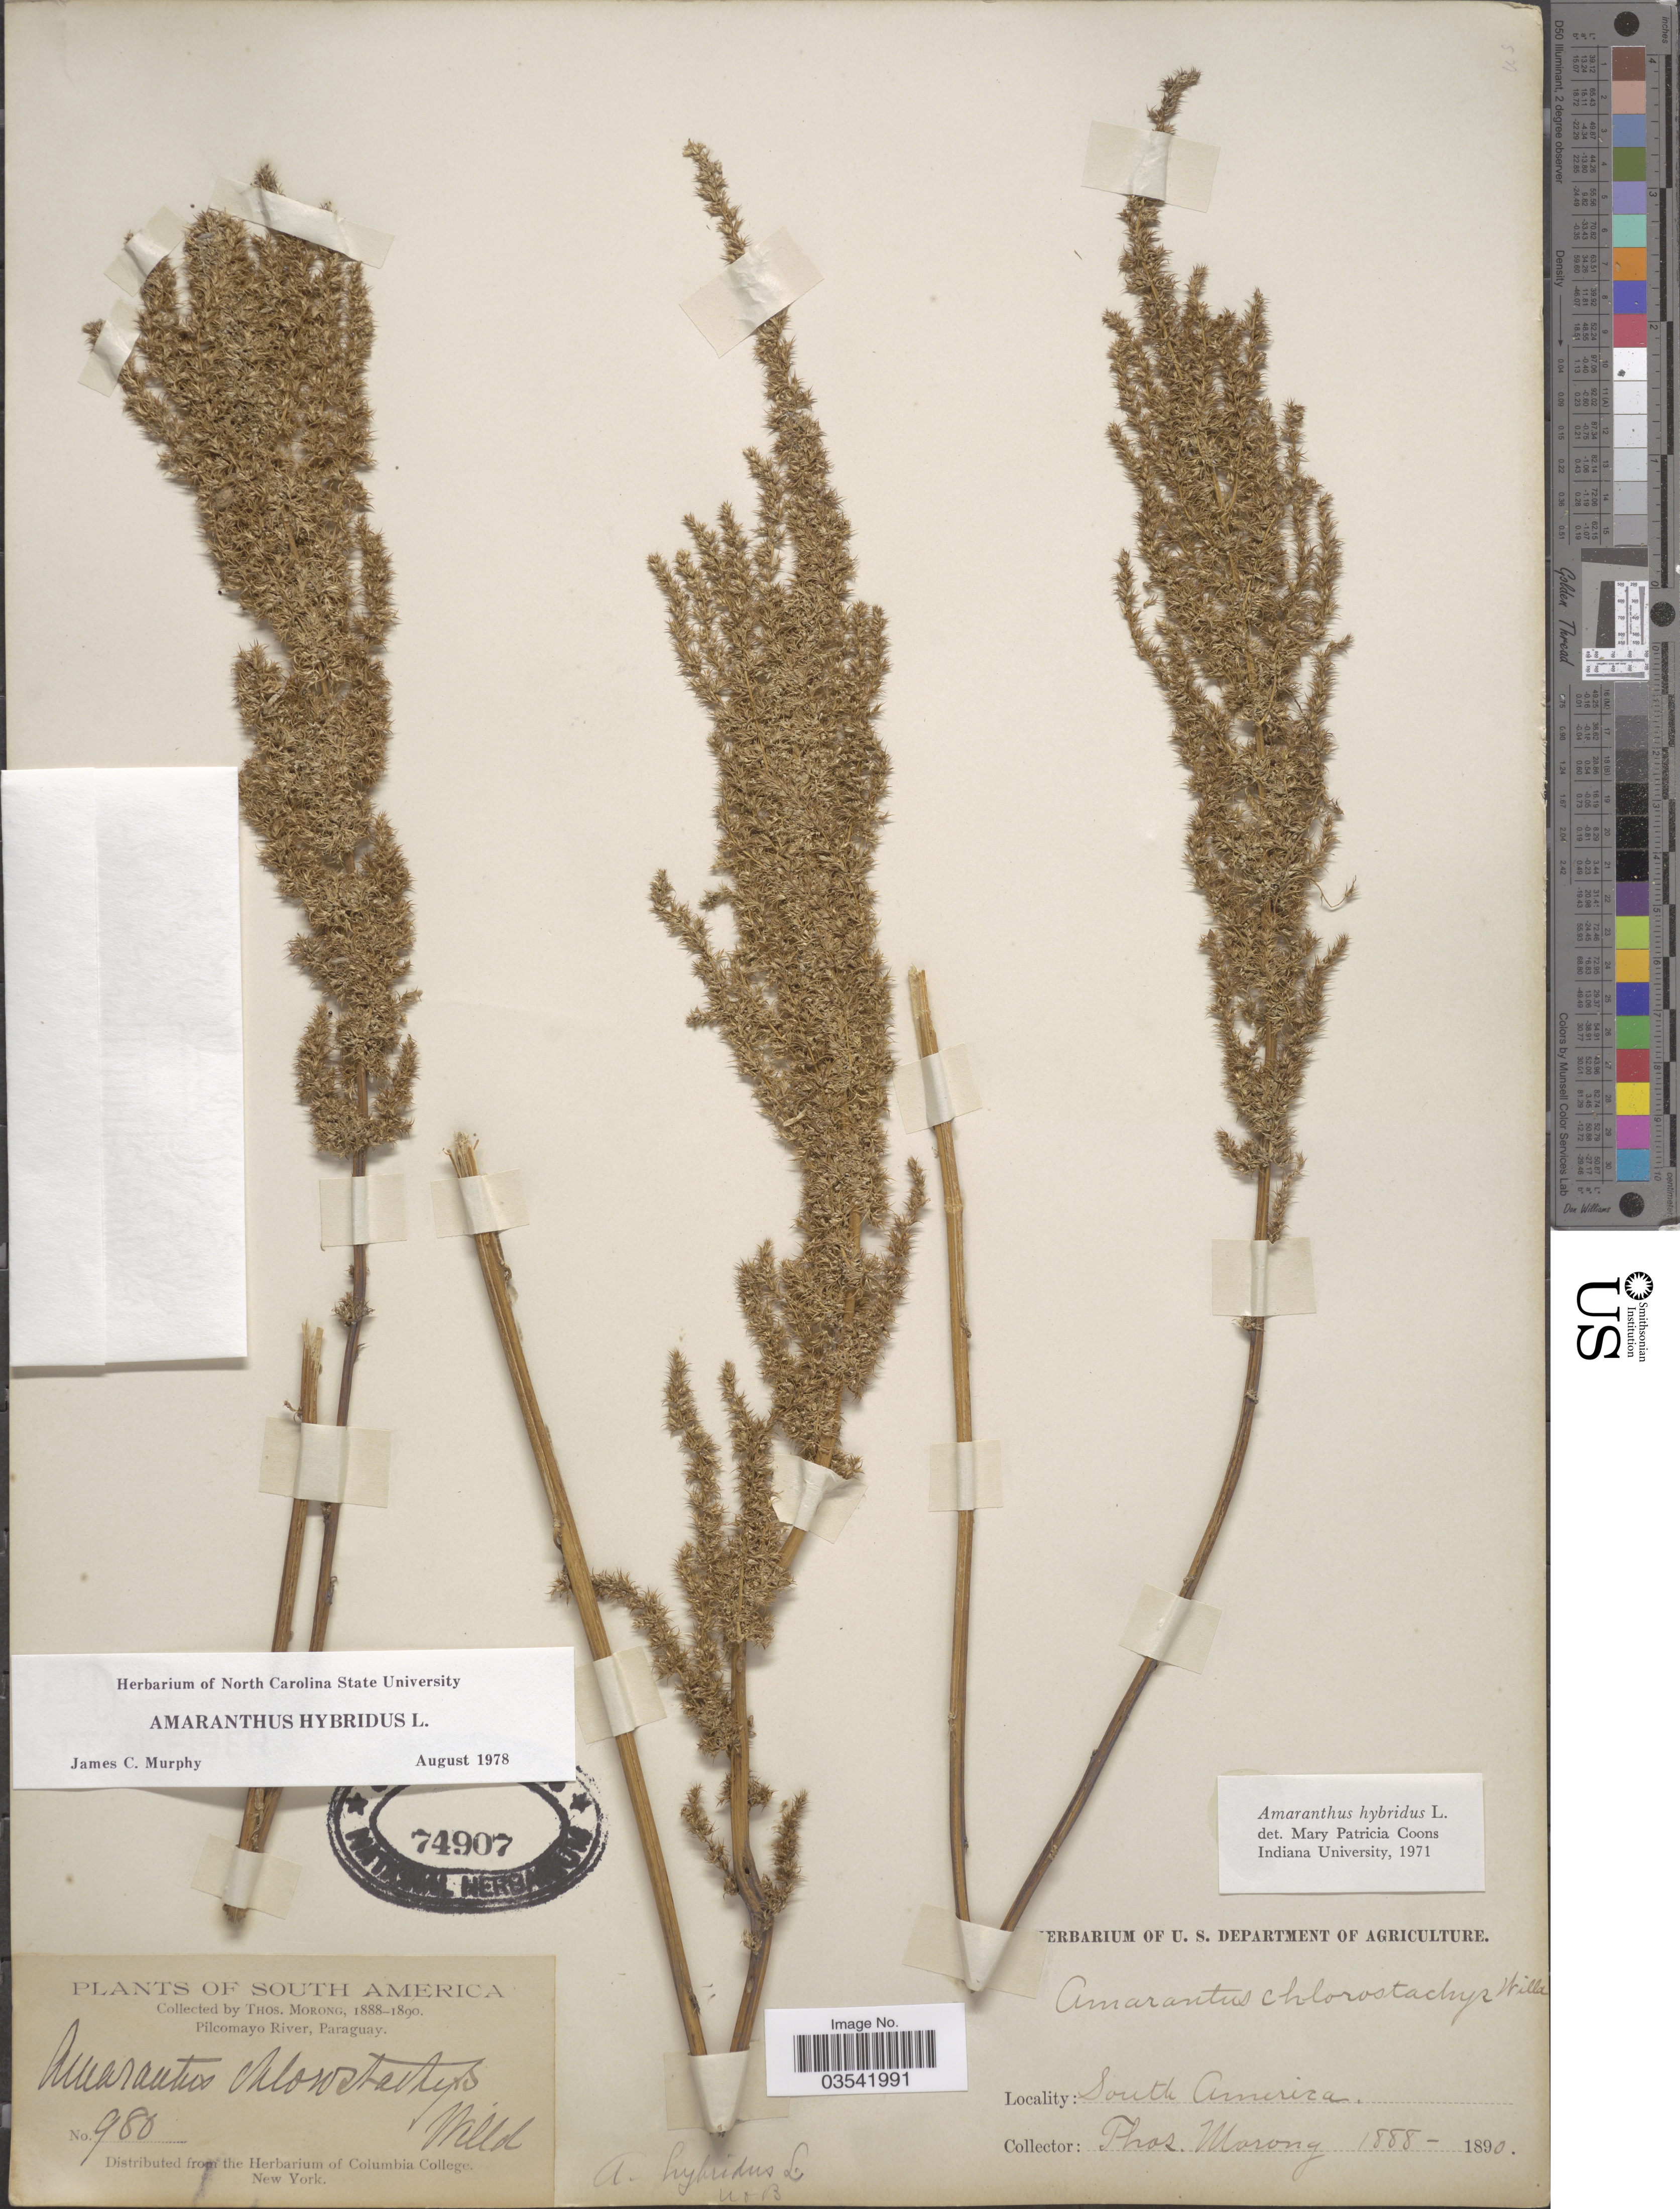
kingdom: Plantae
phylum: Tracheophyta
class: Magnoliopsida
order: Caryophyllales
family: Amaranthaceae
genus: Amaranthus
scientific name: Amaranthus hybridus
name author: L.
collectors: ex herb. T. Morong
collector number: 980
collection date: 1888/1890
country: Paraguay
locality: Pilcomayo River.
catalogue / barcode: US 74907